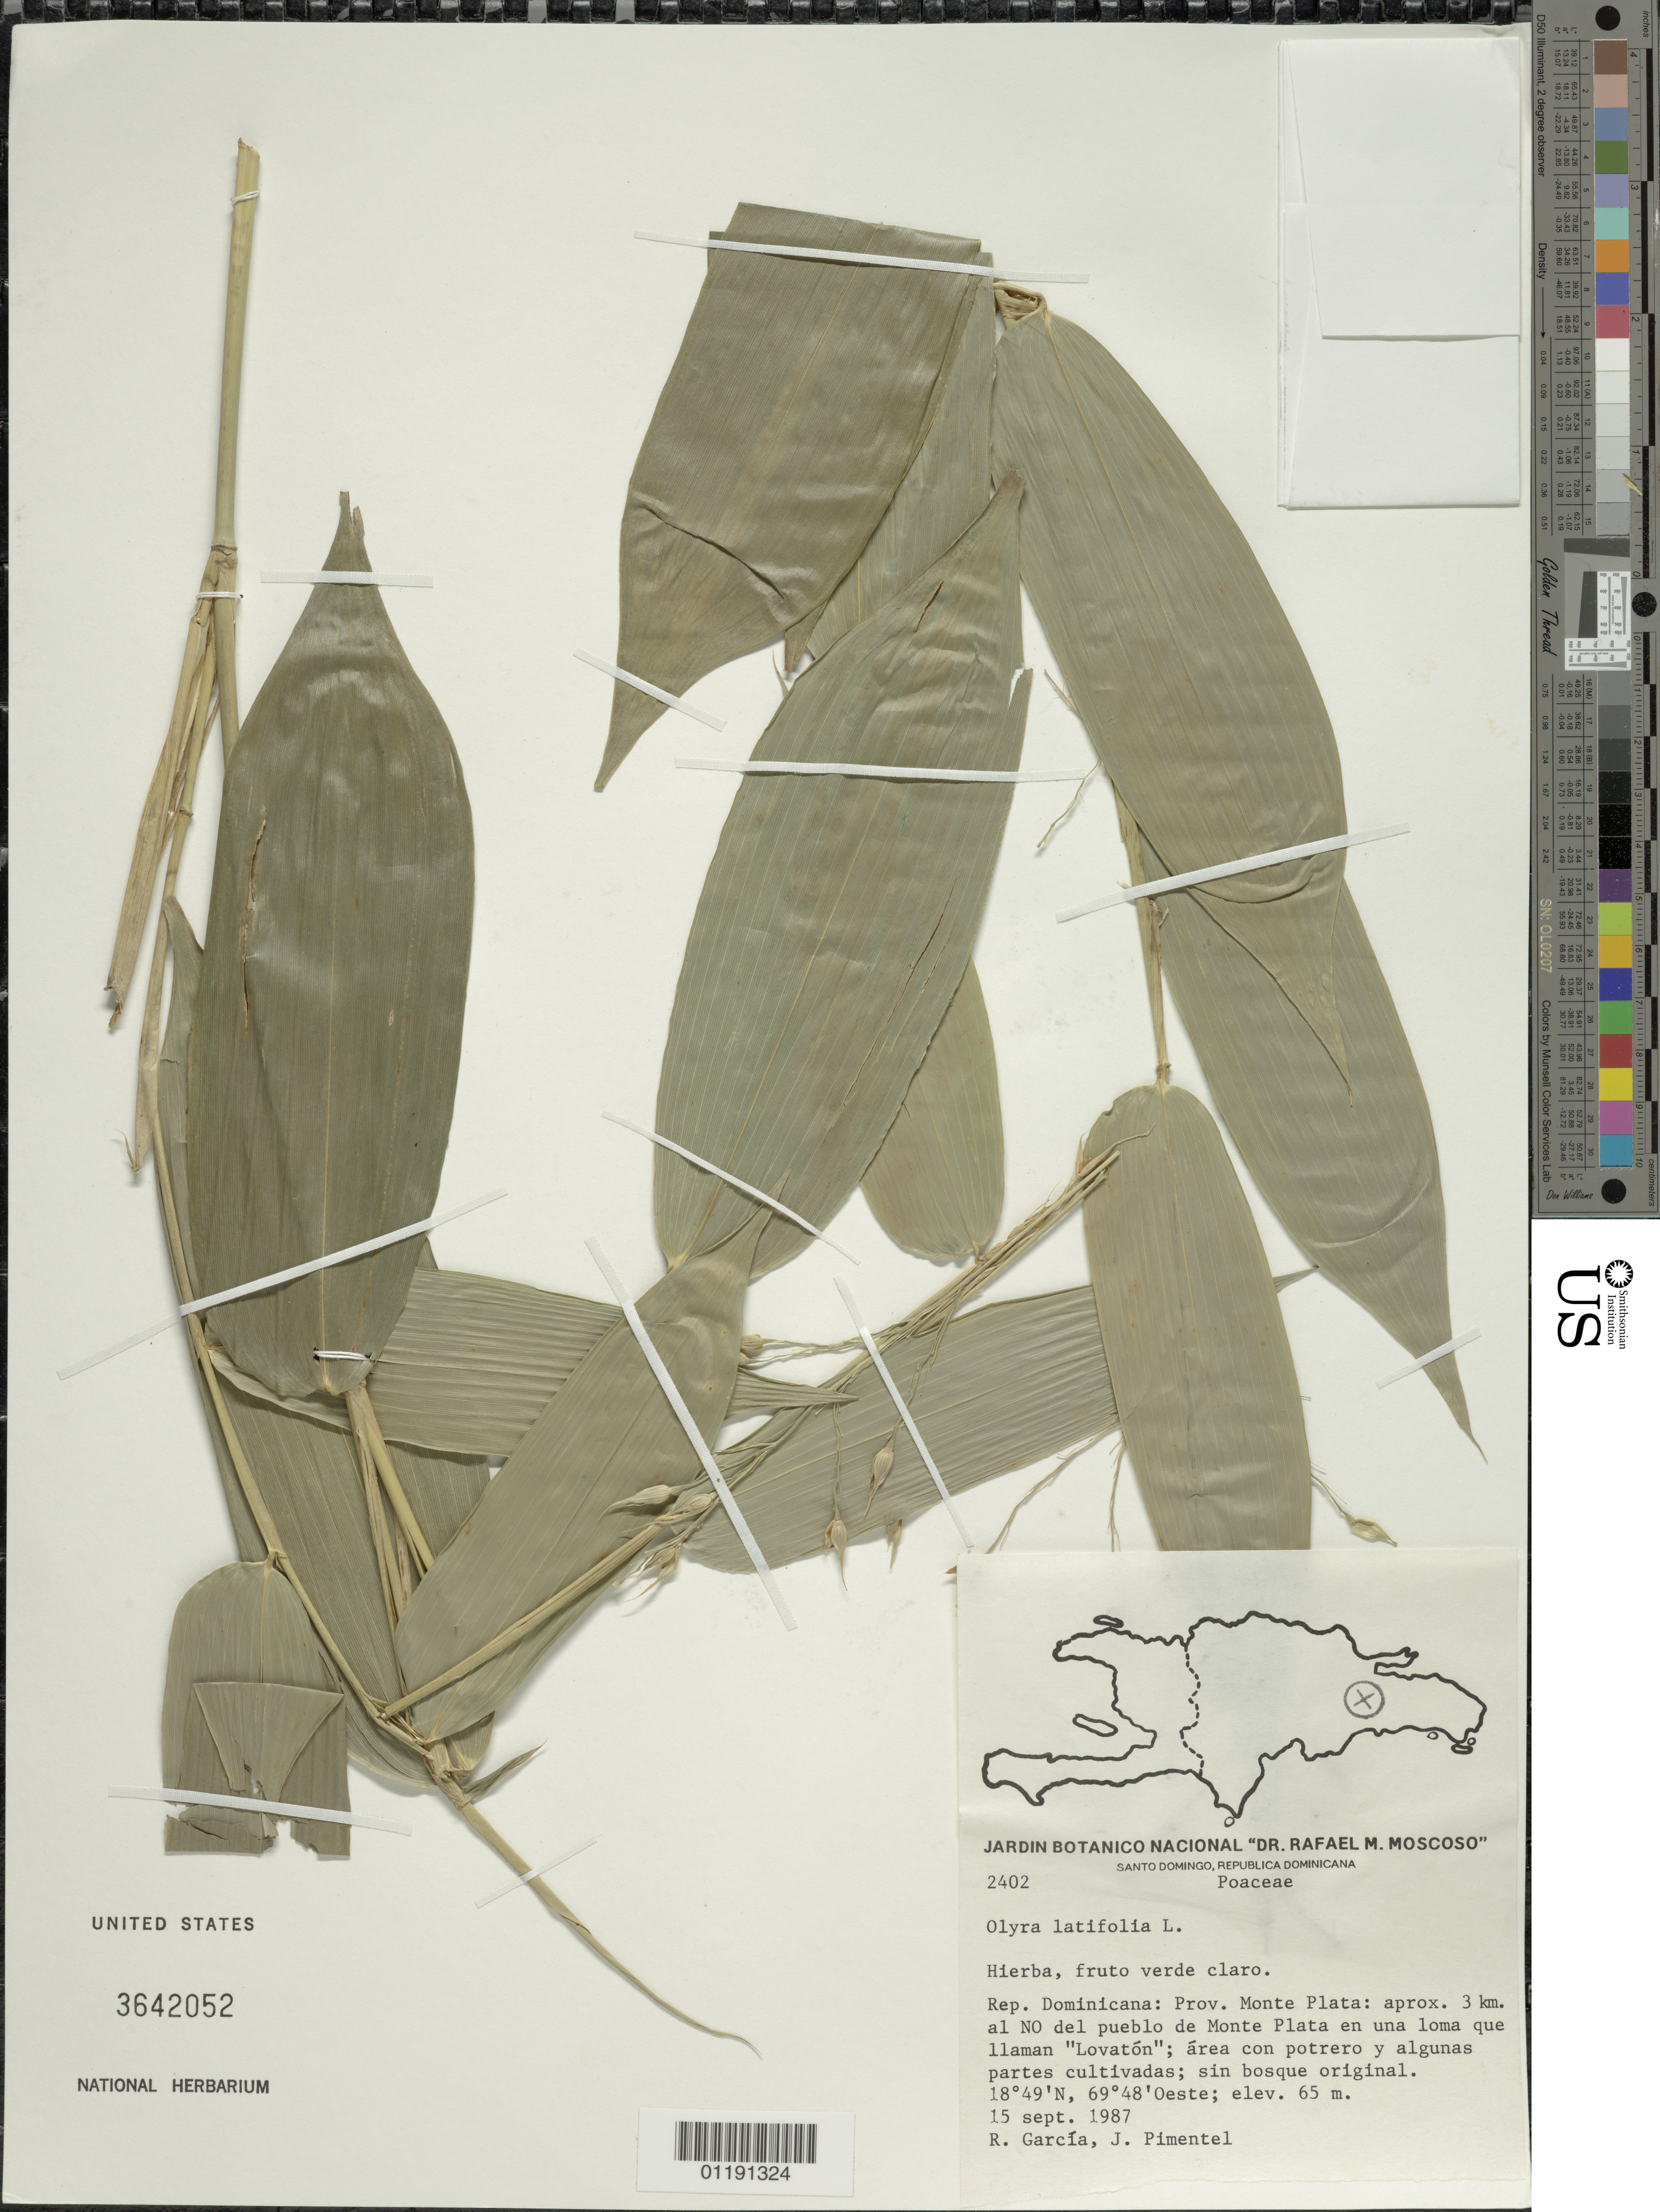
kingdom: Plantae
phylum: Tracheophyta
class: Liliopsida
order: Poales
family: Poaceae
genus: Olyra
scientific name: Olyra latifolia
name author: L.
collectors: R. García & J. Pimentel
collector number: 2402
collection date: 1987-09-15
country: Dominican Republic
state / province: Monte Plata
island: Hispaniola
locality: Approx. 3 km. NW of the Monte Plata village on a hill called "Lovatón."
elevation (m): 65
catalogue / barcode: US 3642052